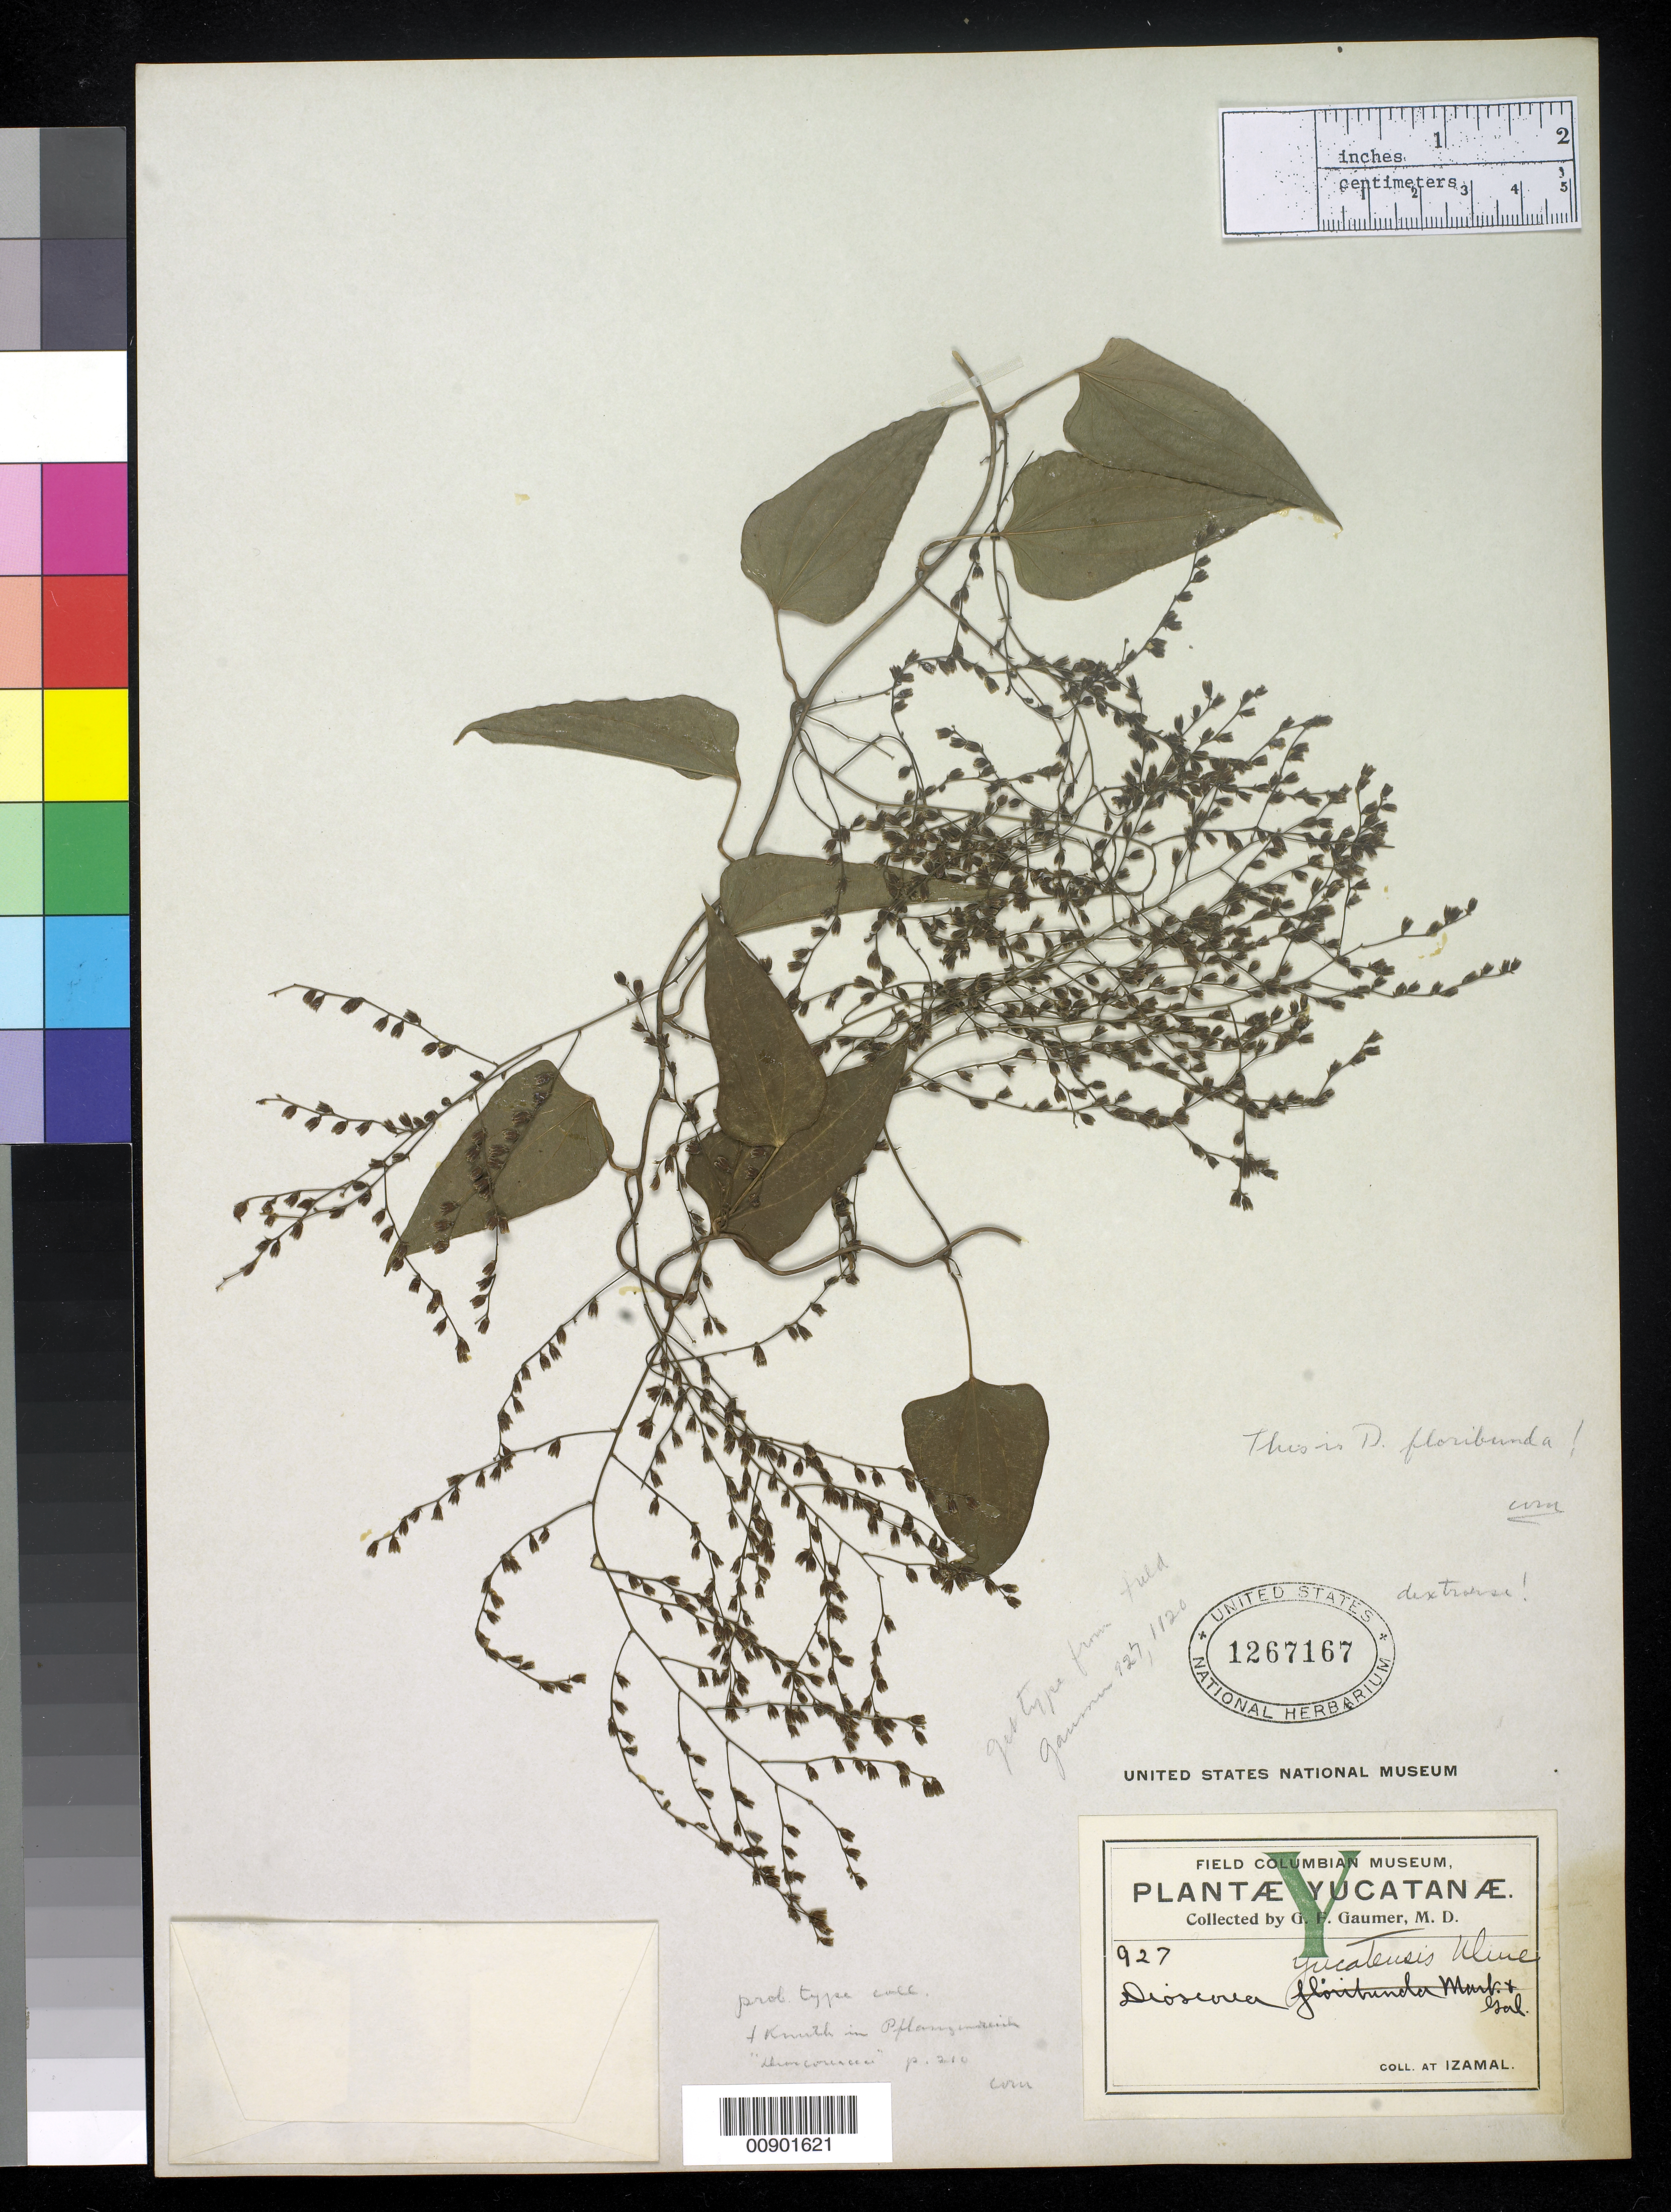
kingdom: Plantae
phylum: Tracheophyta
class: Liliopsida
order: Dioscoreales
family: Dioscoreaceae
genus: Dioscorea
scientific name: Dioscorea yucatanensis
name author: Uline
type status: Isosyntype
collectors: G. F. Gaumer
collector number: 927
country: Mexico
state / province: Yucatán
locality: Yucatan.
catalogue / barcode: US 1267167